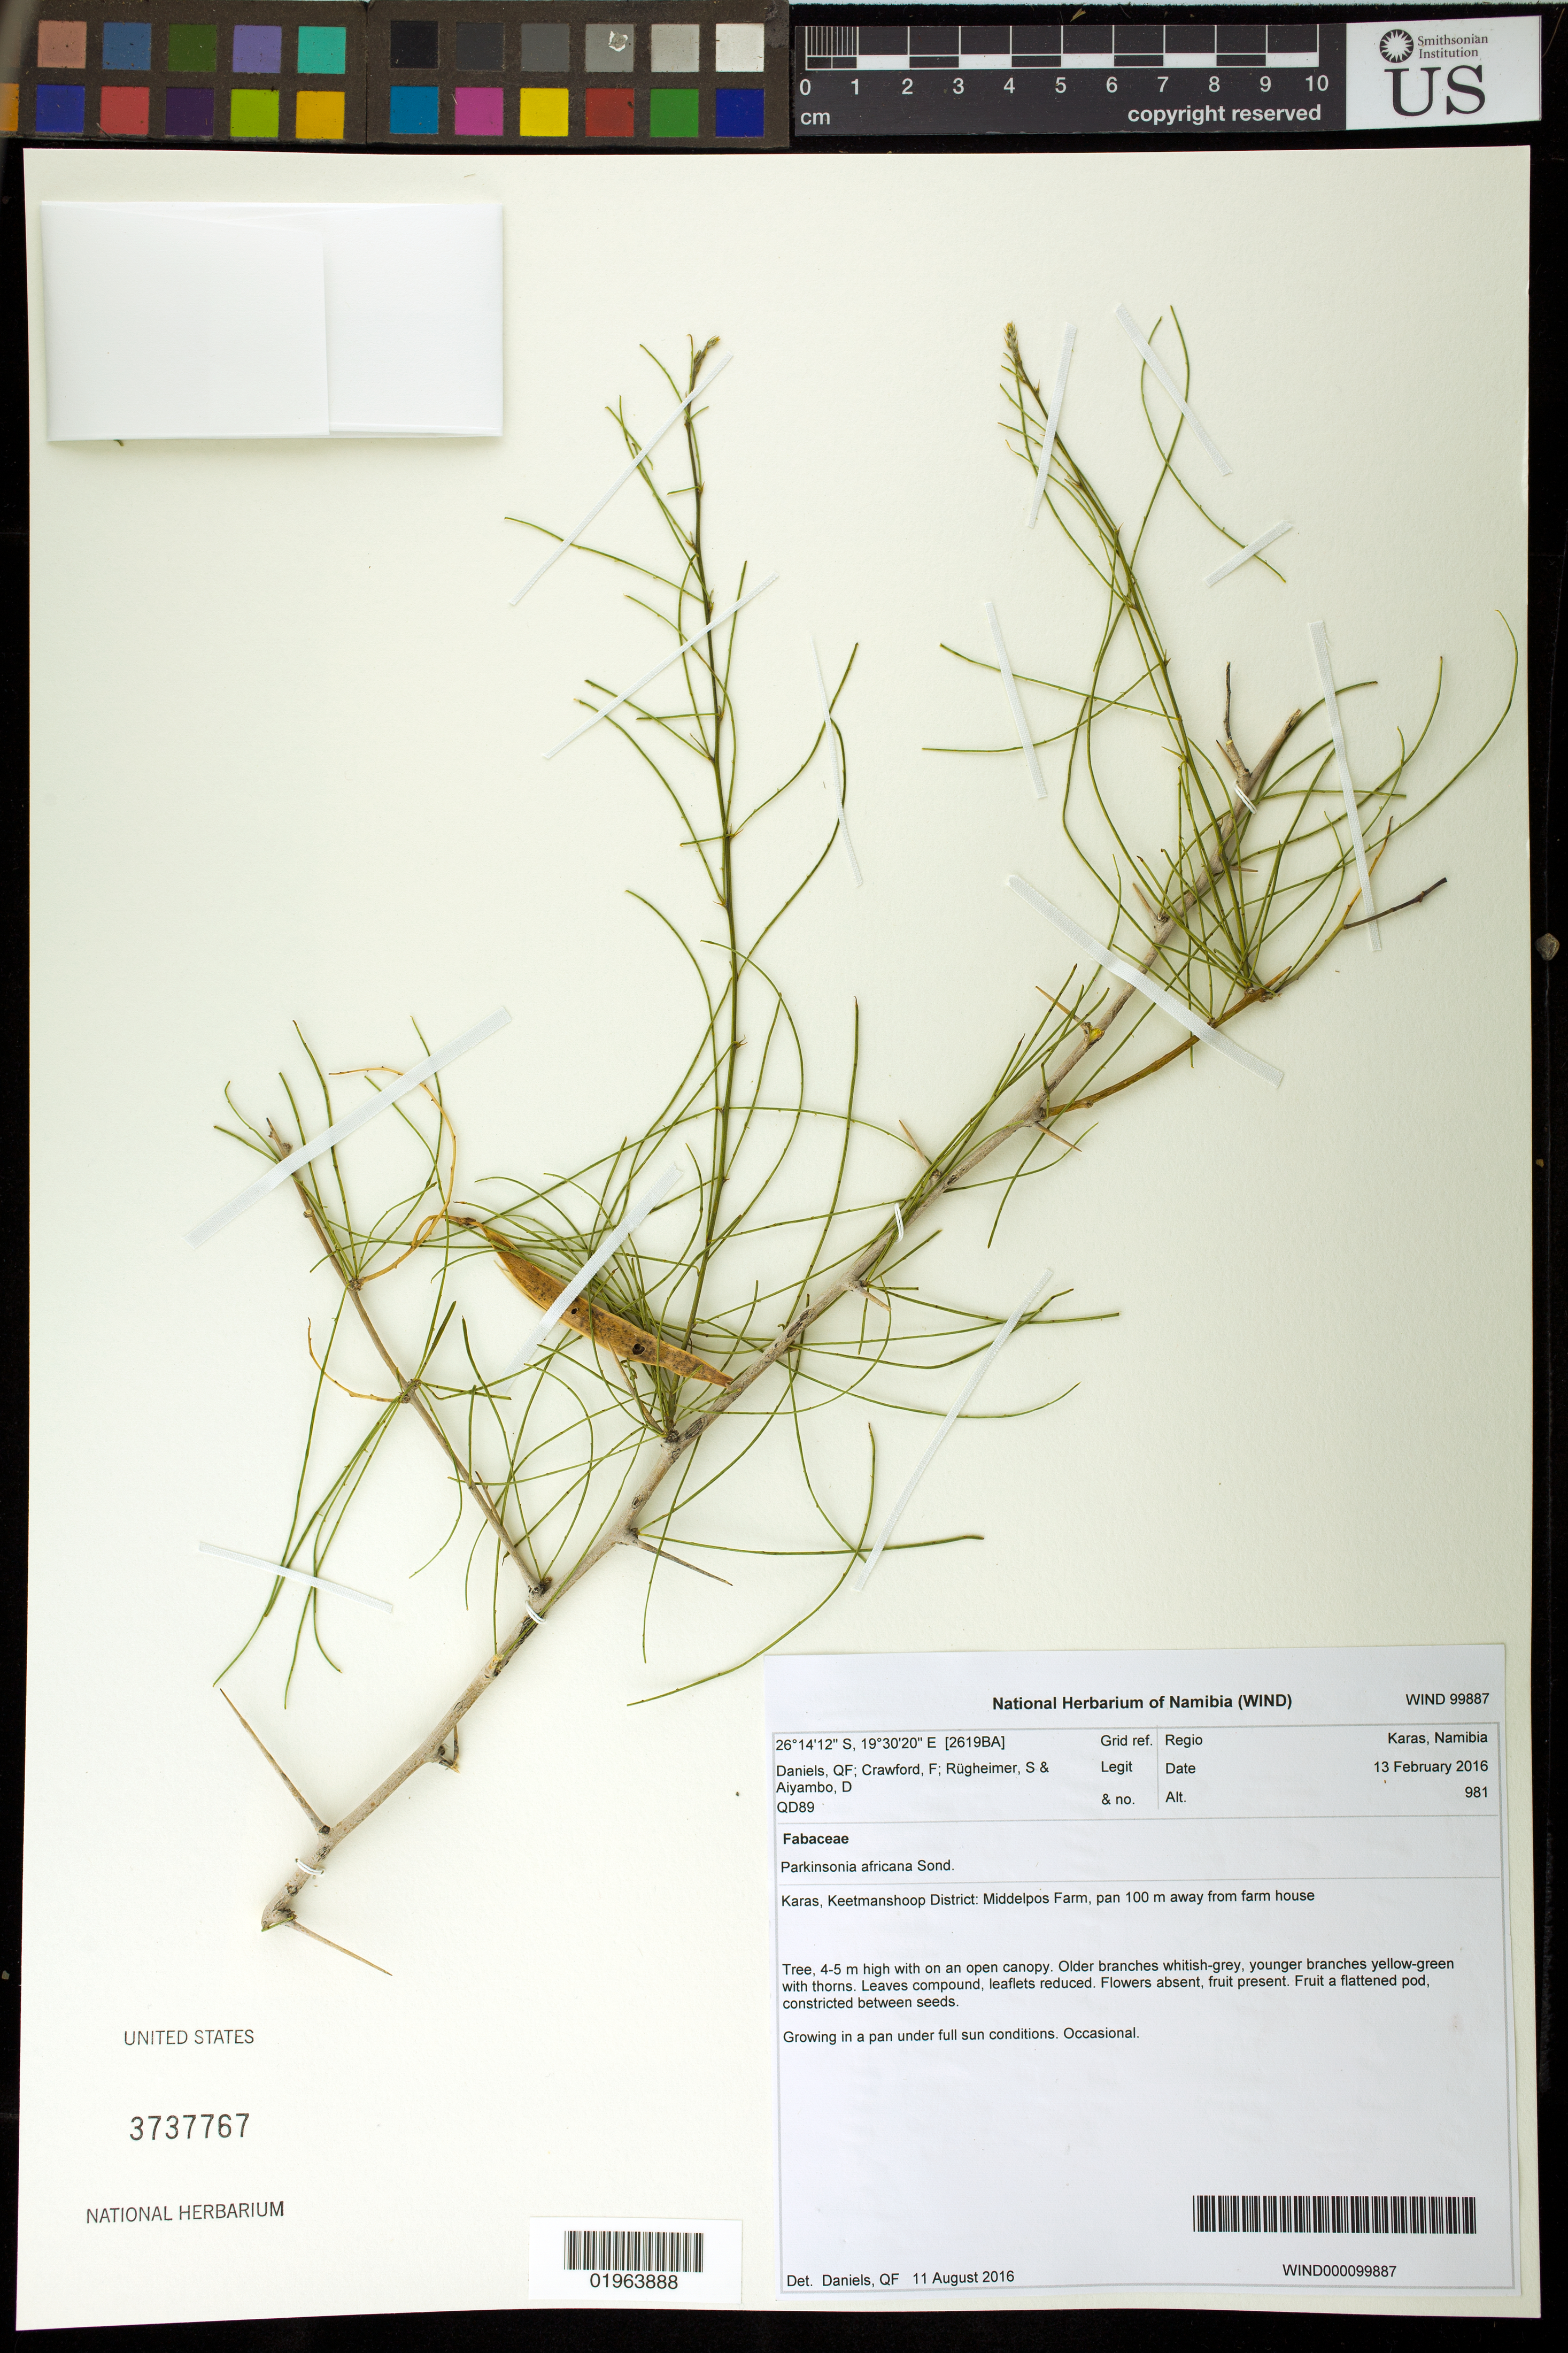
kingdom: Plantae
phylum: Tracheophyta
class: Magnoliopsida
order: Fabales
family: Fabaceae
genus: Parkinsonia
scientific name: Parkinsonia africana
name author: Sond.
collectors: Q. Daniels, F. Crawford, S. Rugheimer & D. Aiyambo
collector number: QD89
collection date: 2016-02-13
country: Namibia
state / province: Karas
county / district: Keetmanshoop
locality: Middlepos Farm, pan 100 m away from farm house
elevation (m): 981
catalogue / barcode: US 3737767